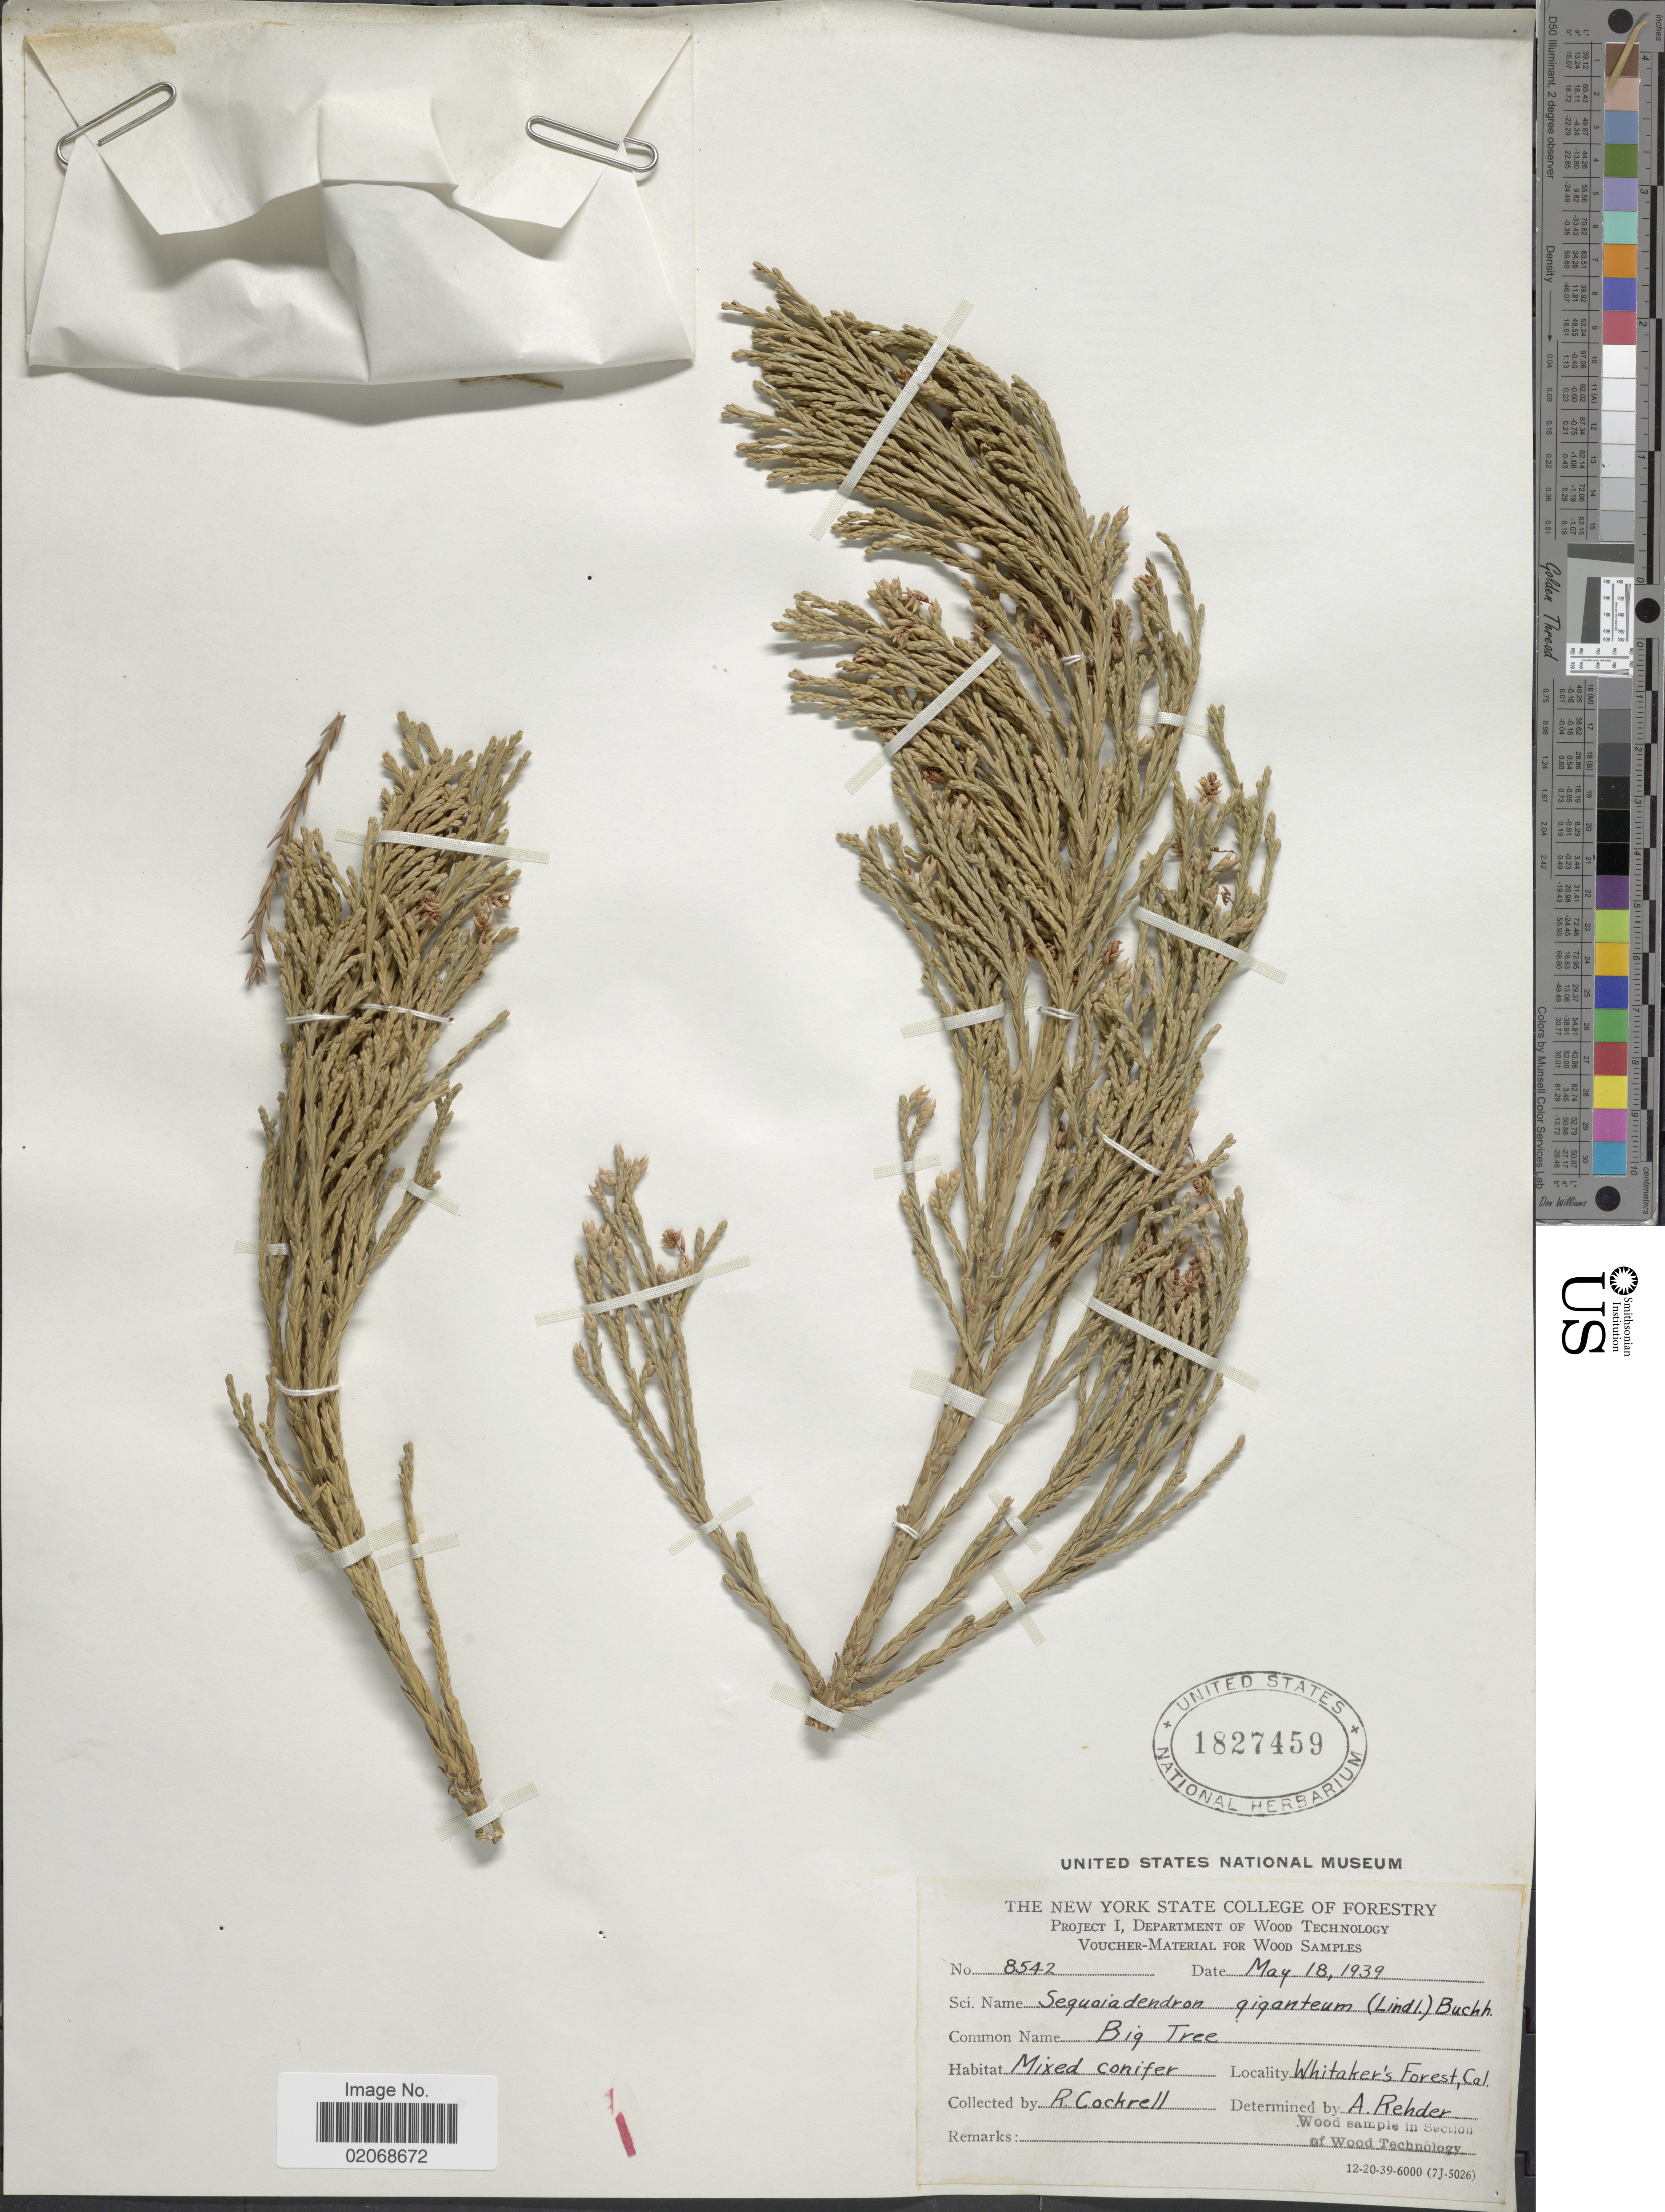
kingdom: Plantae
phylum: Tracheophyta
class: Pinopsida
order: Pinales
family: Cupressaceae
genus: Sequoia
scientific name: Sequoia gigantea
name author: (Lindl.) Decne.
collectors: R. Cockrell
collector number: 8542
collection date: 1939-05-18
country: United States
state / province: California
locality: Whitaker's Forest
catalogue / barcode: US 1827459